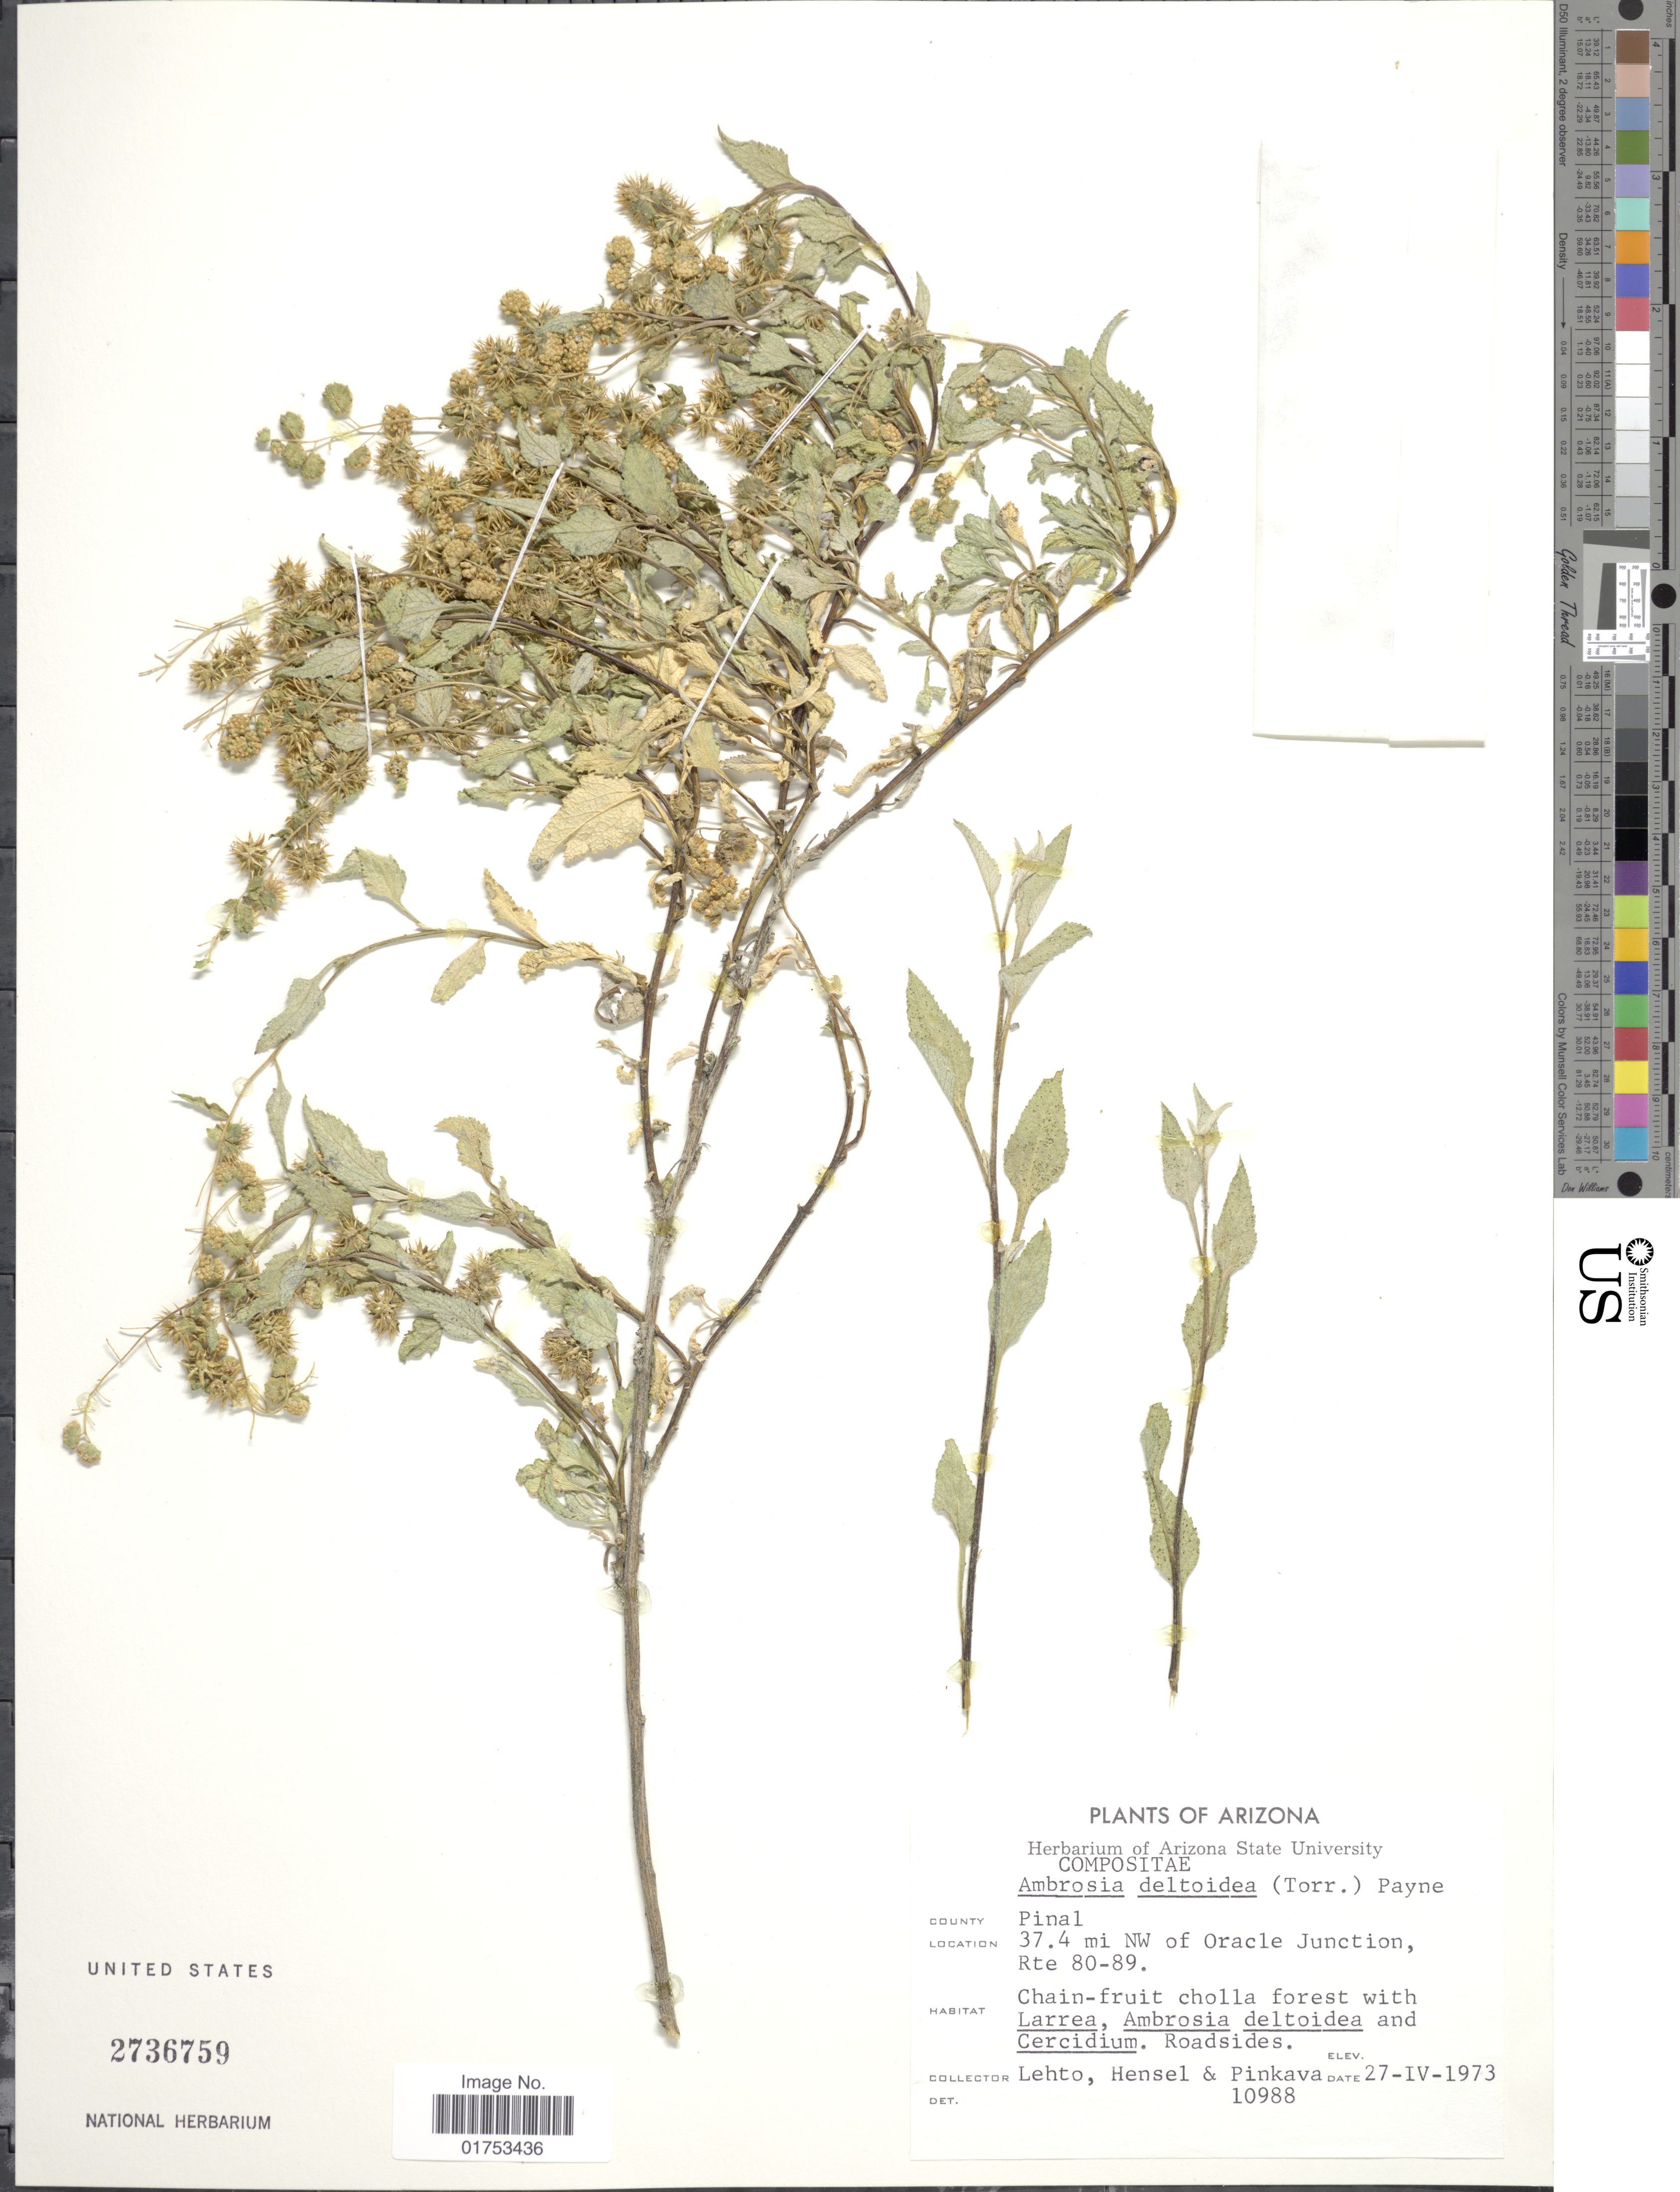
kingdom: Plantae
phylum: Tracheophyta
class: Magnoliopsida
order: Asterales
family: Asteraceae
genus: Ambrosia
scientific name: Ambrosia deltoidea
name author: (Torr.) W.W.Payne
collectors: -. Lehto, -. Hensel & -. Pinkava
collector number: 10988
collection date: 1973-04-27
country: United States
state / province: Arizona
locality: County Pinal, 37.4 mi NW of Oracle Junction, Rte 80-89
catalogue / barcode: US 2736759